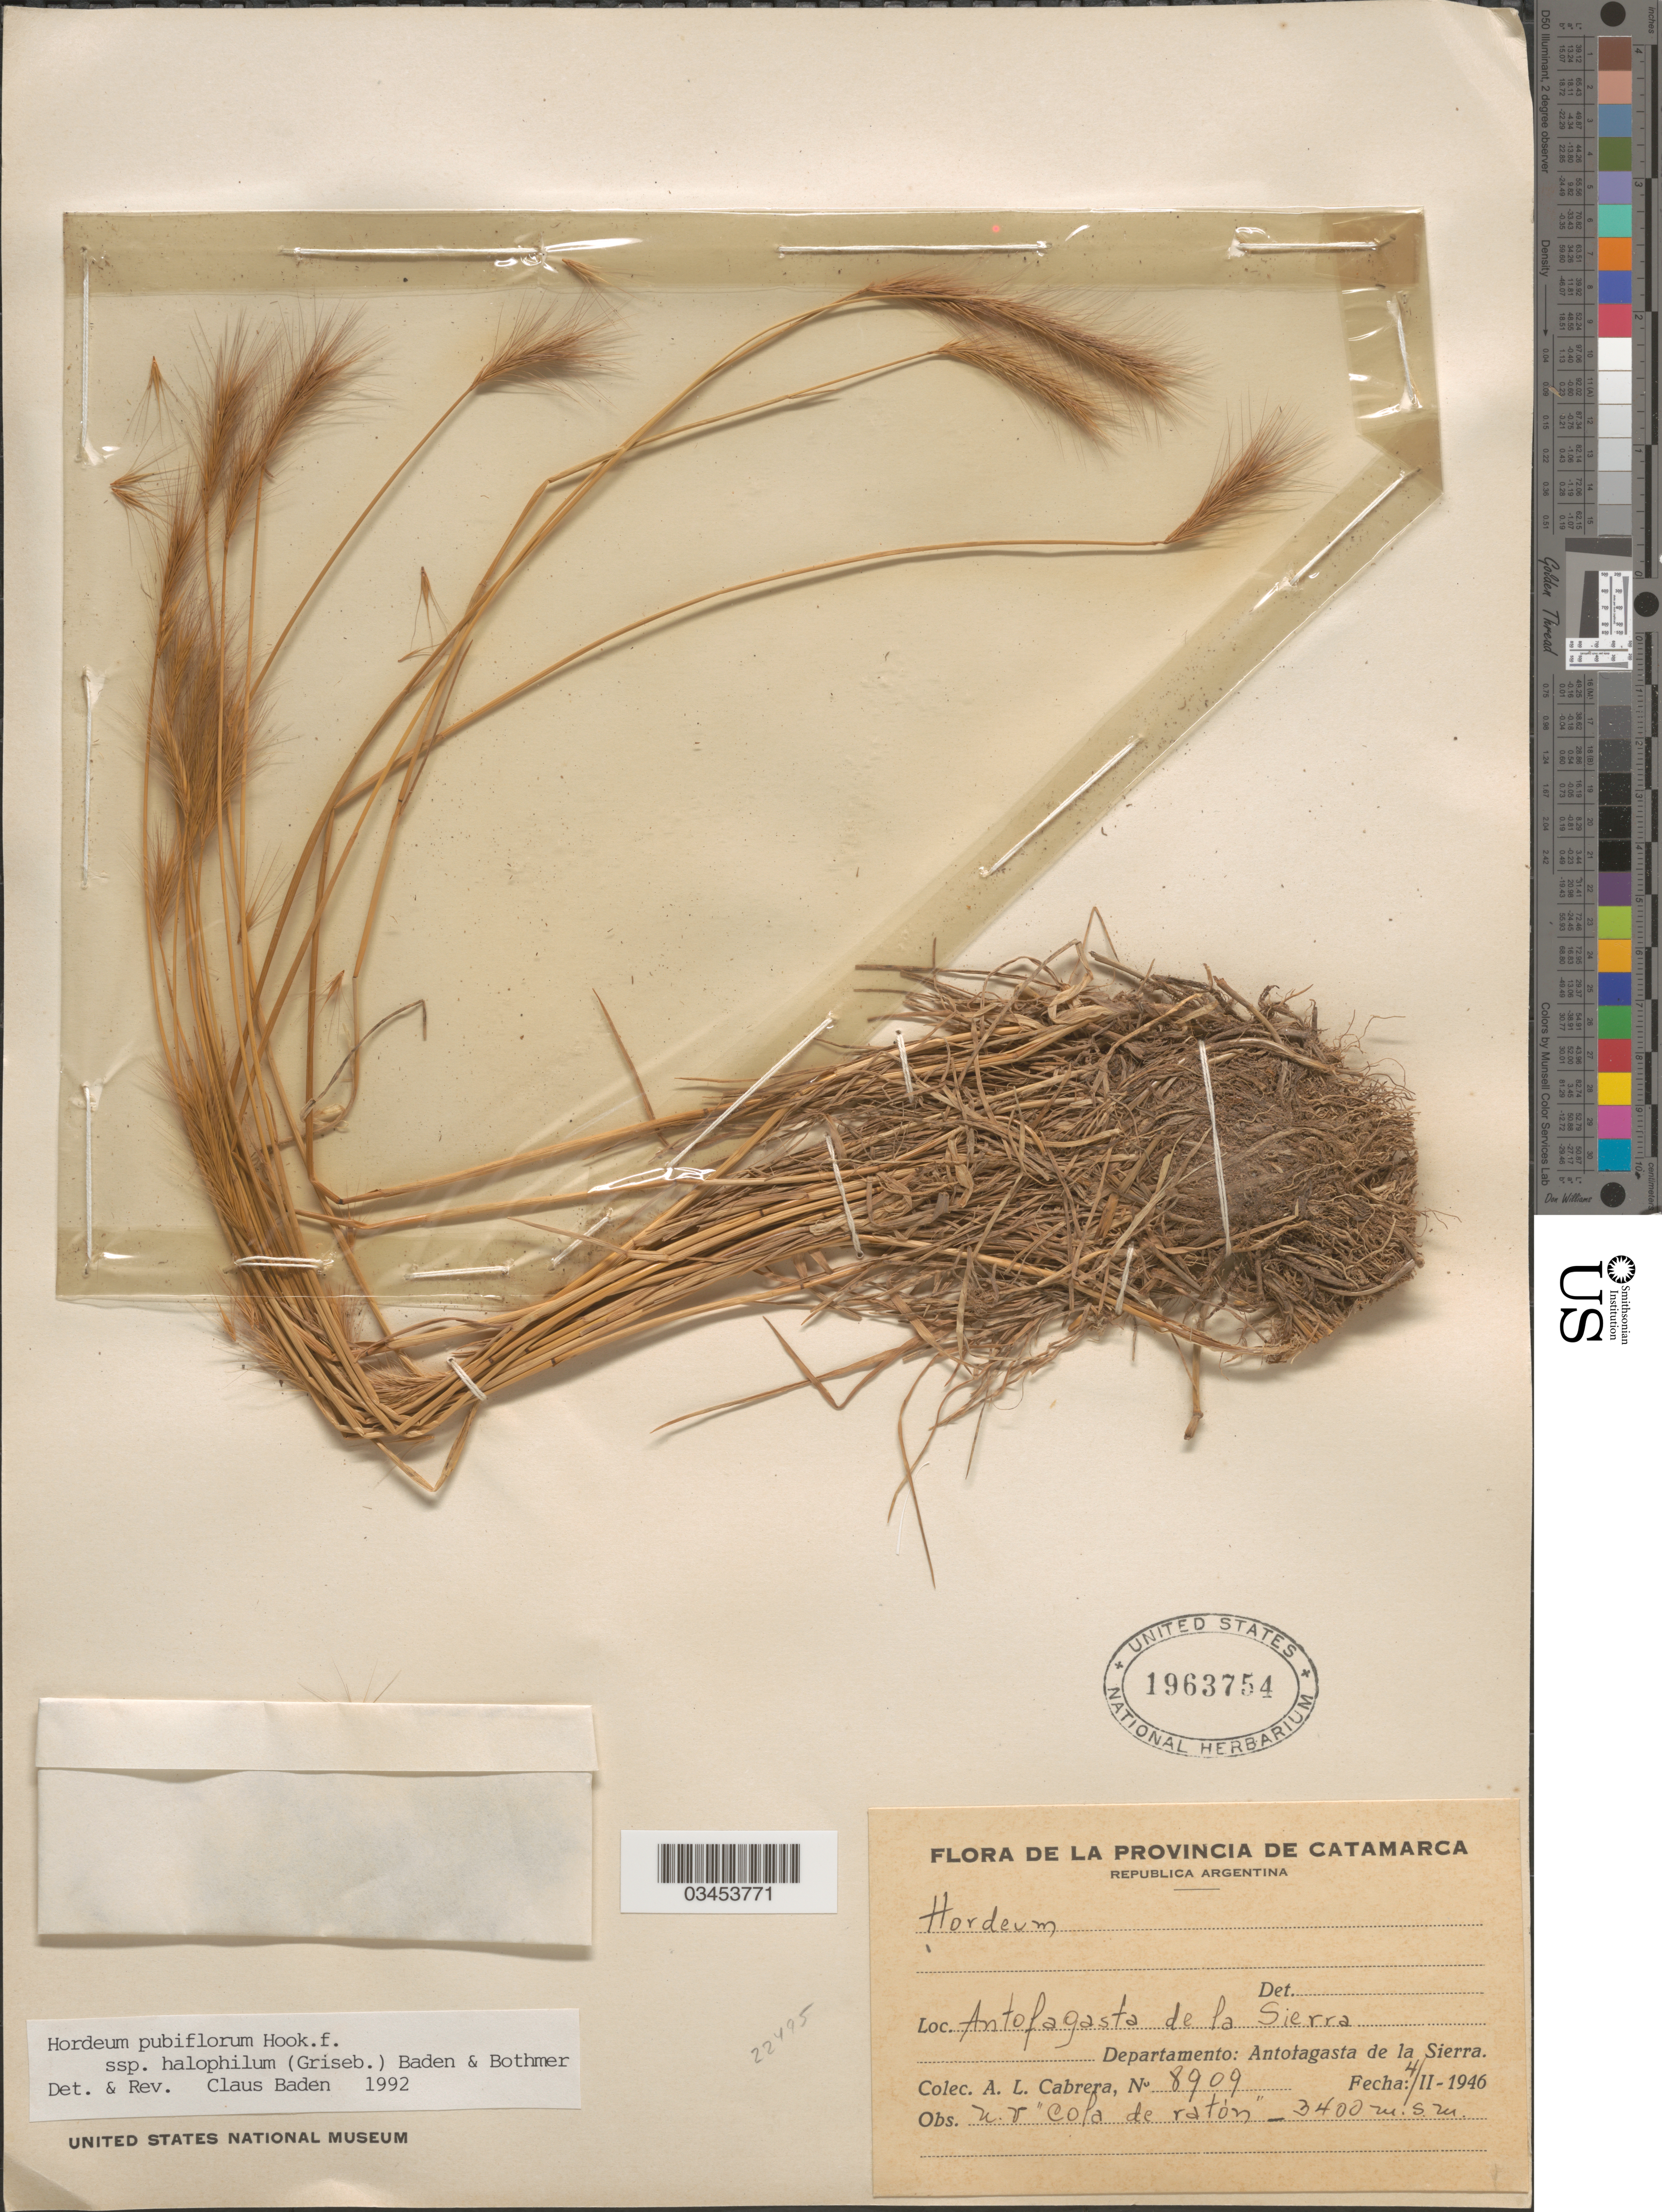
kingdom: Plantae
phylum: Tracheophyta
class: Liliopsida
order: Poales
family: Poaceae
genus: Hordeum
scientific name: Hordeum pubiflorum subsp. halophilum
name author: Hook. f.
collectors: A. L. Cabrera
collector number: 8909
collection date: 1946-02-04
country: Argentina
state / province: Catamarca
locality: Republica Argentina. Antofagasta de la Sierra. Departamento: Antofagasta de la Sierra.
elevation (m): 3400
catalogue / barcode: US 1963754